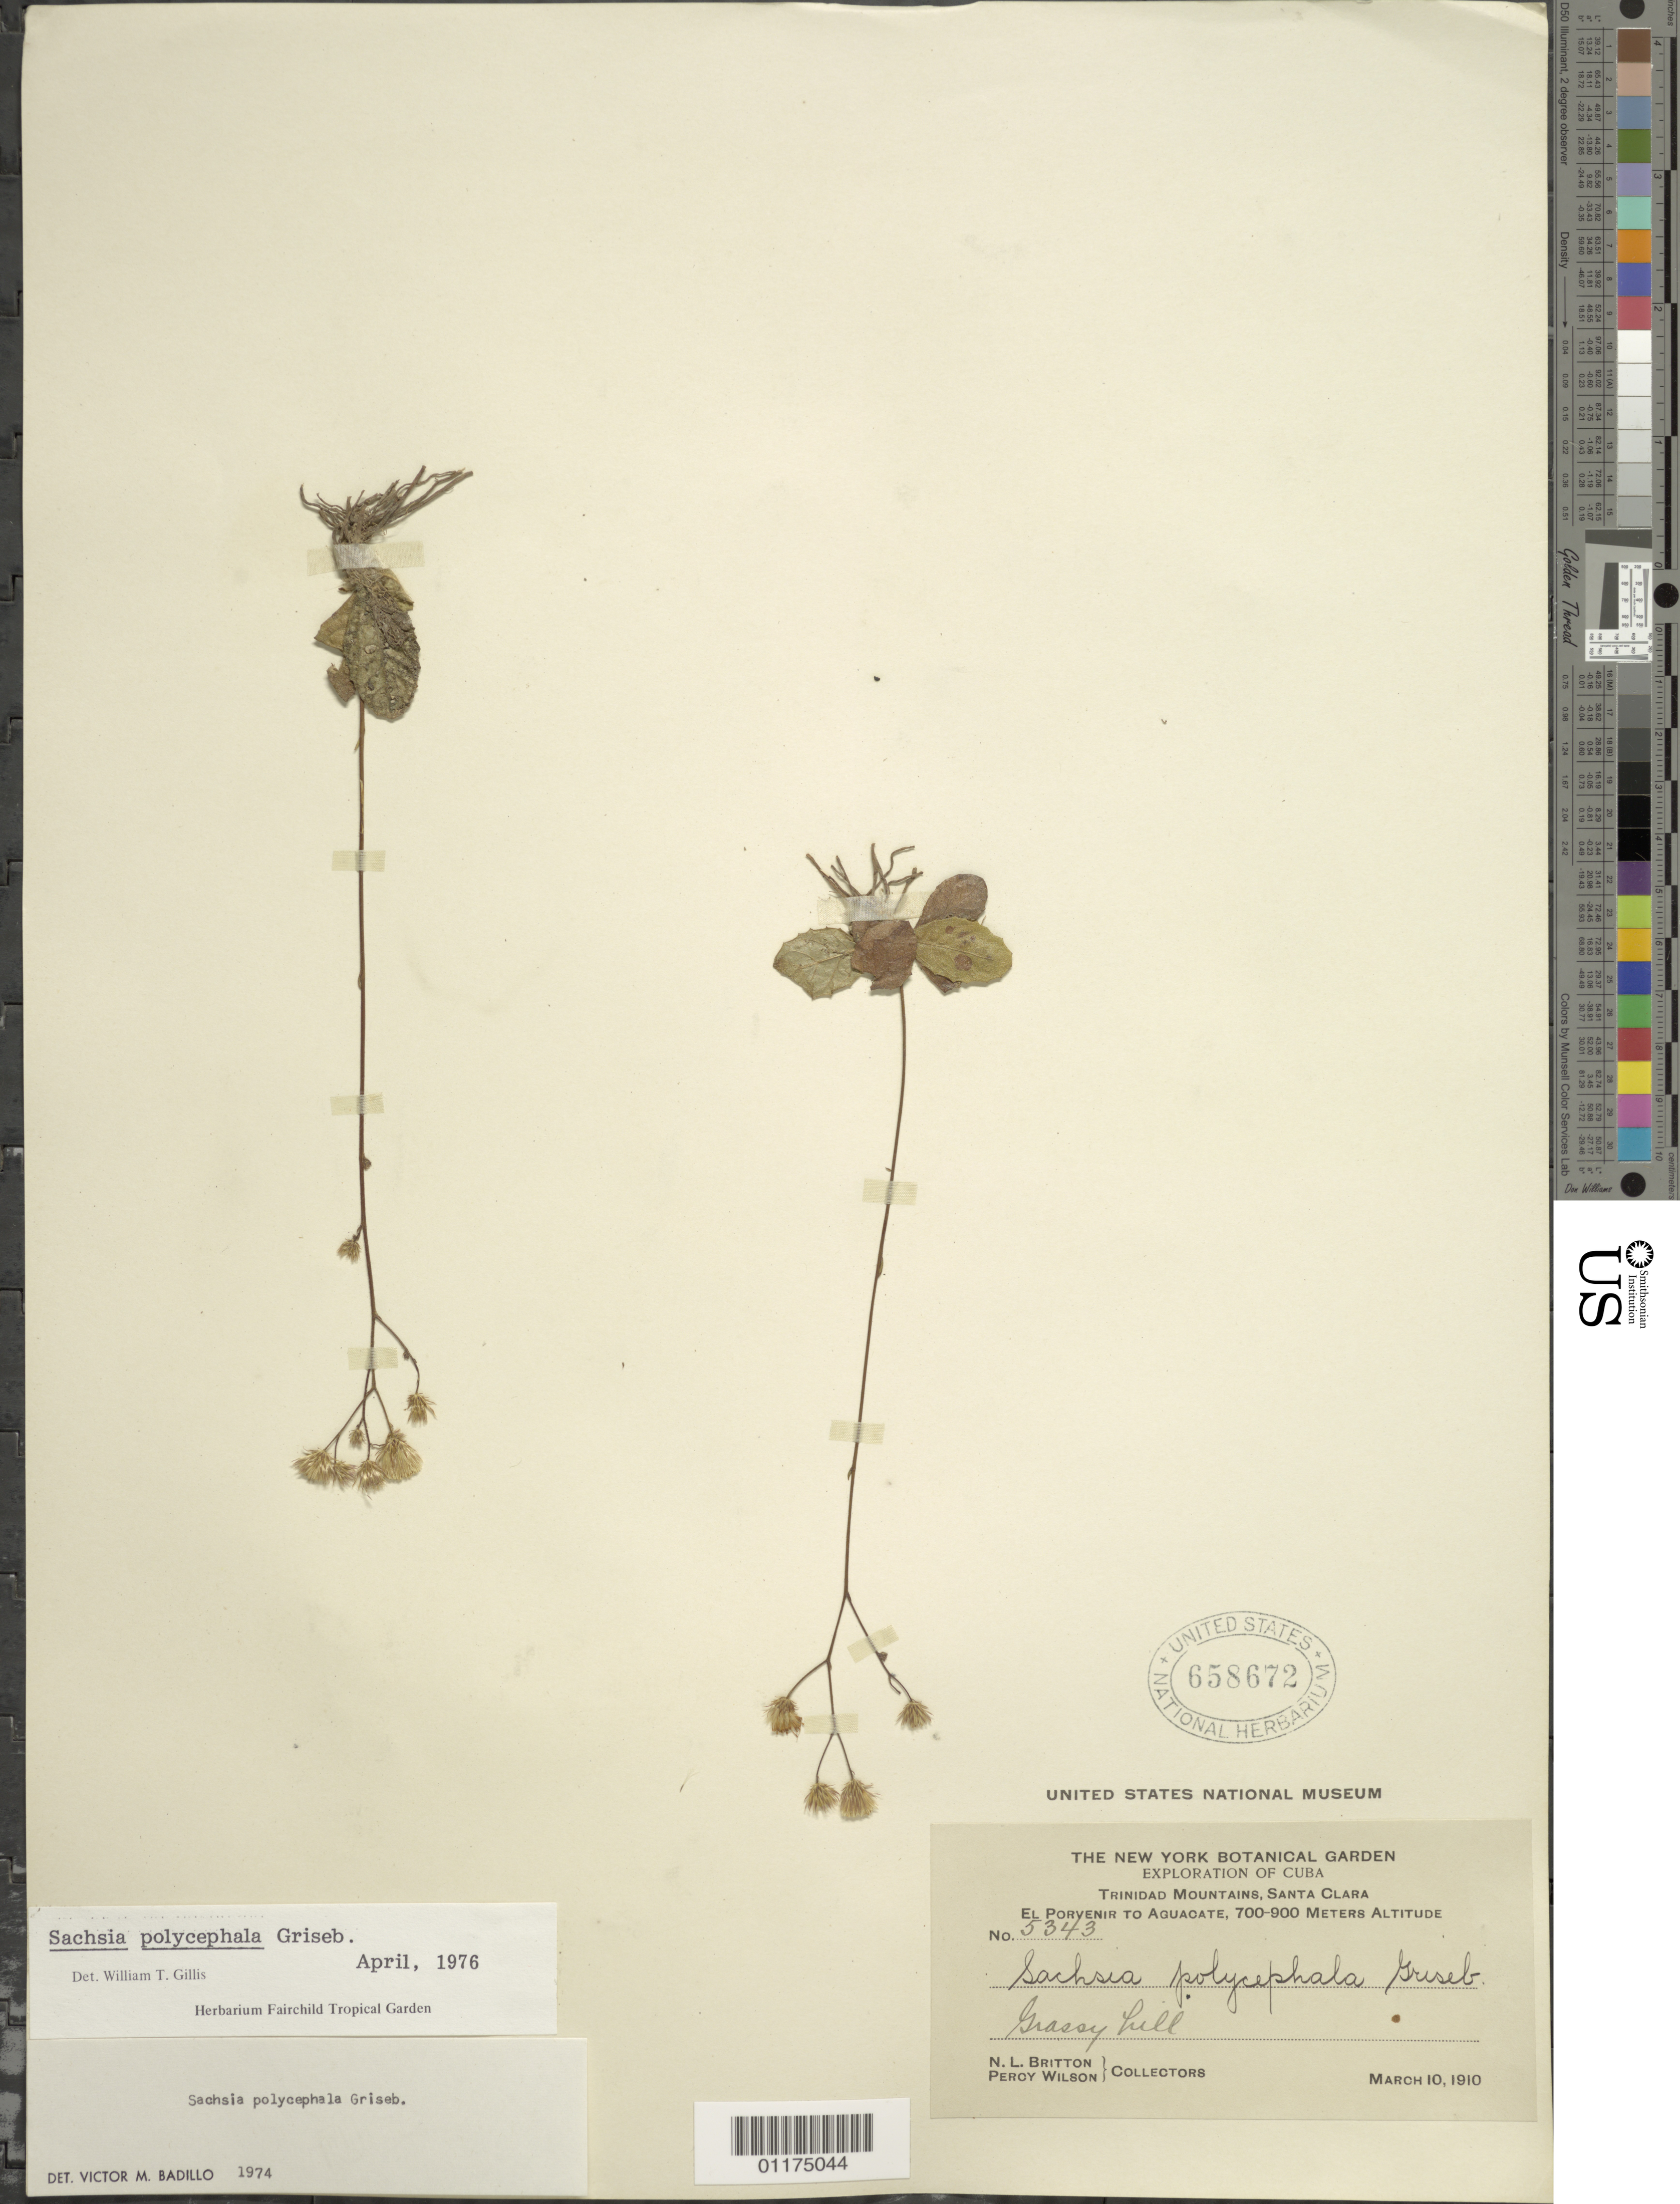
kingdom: Plantae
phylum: Tracheophyta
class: Magnoliopsida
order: Asterales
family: Asteraceae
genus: Sachsia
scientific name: Sachsia polycephala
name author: Griseb.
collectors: N. Britton & P. Wilson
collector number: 5343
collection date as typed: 10 Mar 1910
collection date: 1910-03-10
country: Cuba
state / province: Villa Clara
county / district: Santa Clara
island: Cuba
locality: Trinidad Mountains, El Porvenir to Aguacate,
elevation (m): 700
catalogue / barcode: US 658672